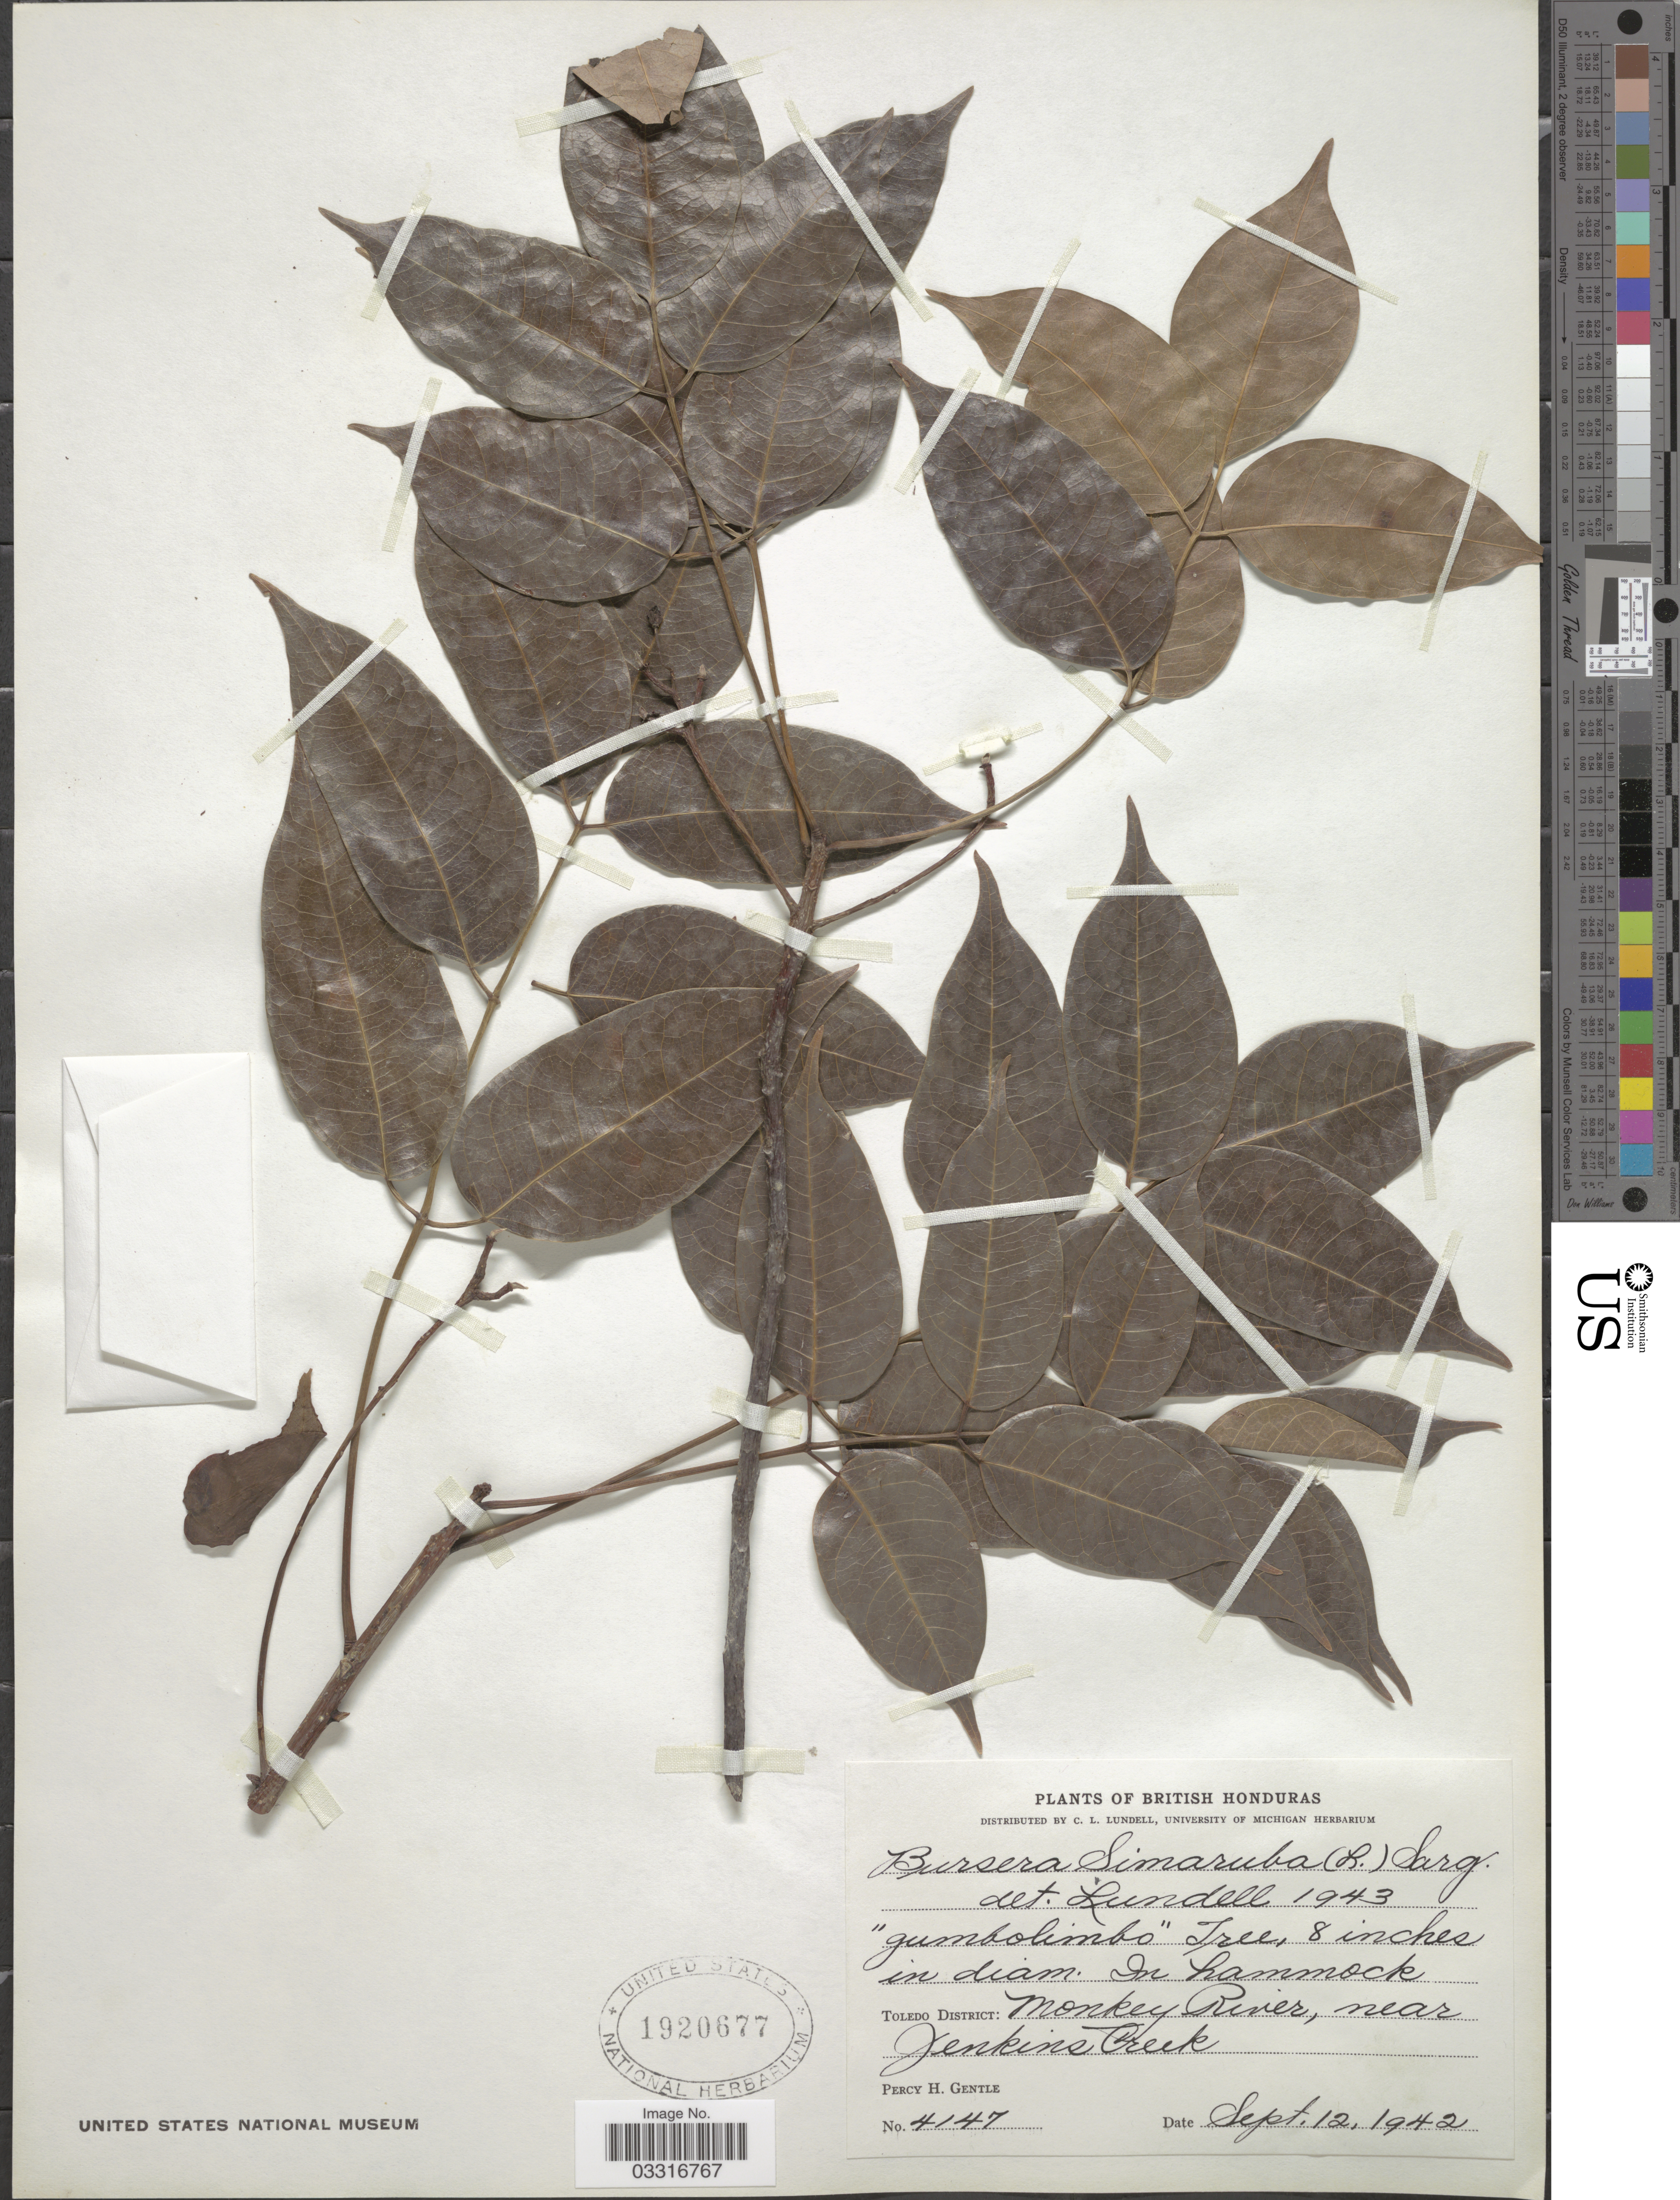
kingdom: Plantae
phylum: Tracheophyta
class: Magnoliopsida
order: Sapindales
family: Burseraceae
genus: Bursera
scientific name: Bursera simaruba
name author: (L.) Sarg.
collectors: P. H. Gentle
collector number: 4147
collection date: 1942-09-12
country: Belize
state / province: Toledo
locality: British Honduras, Toledo District: Monkey River, near Jenkins Creek.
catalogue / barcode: US 1920677